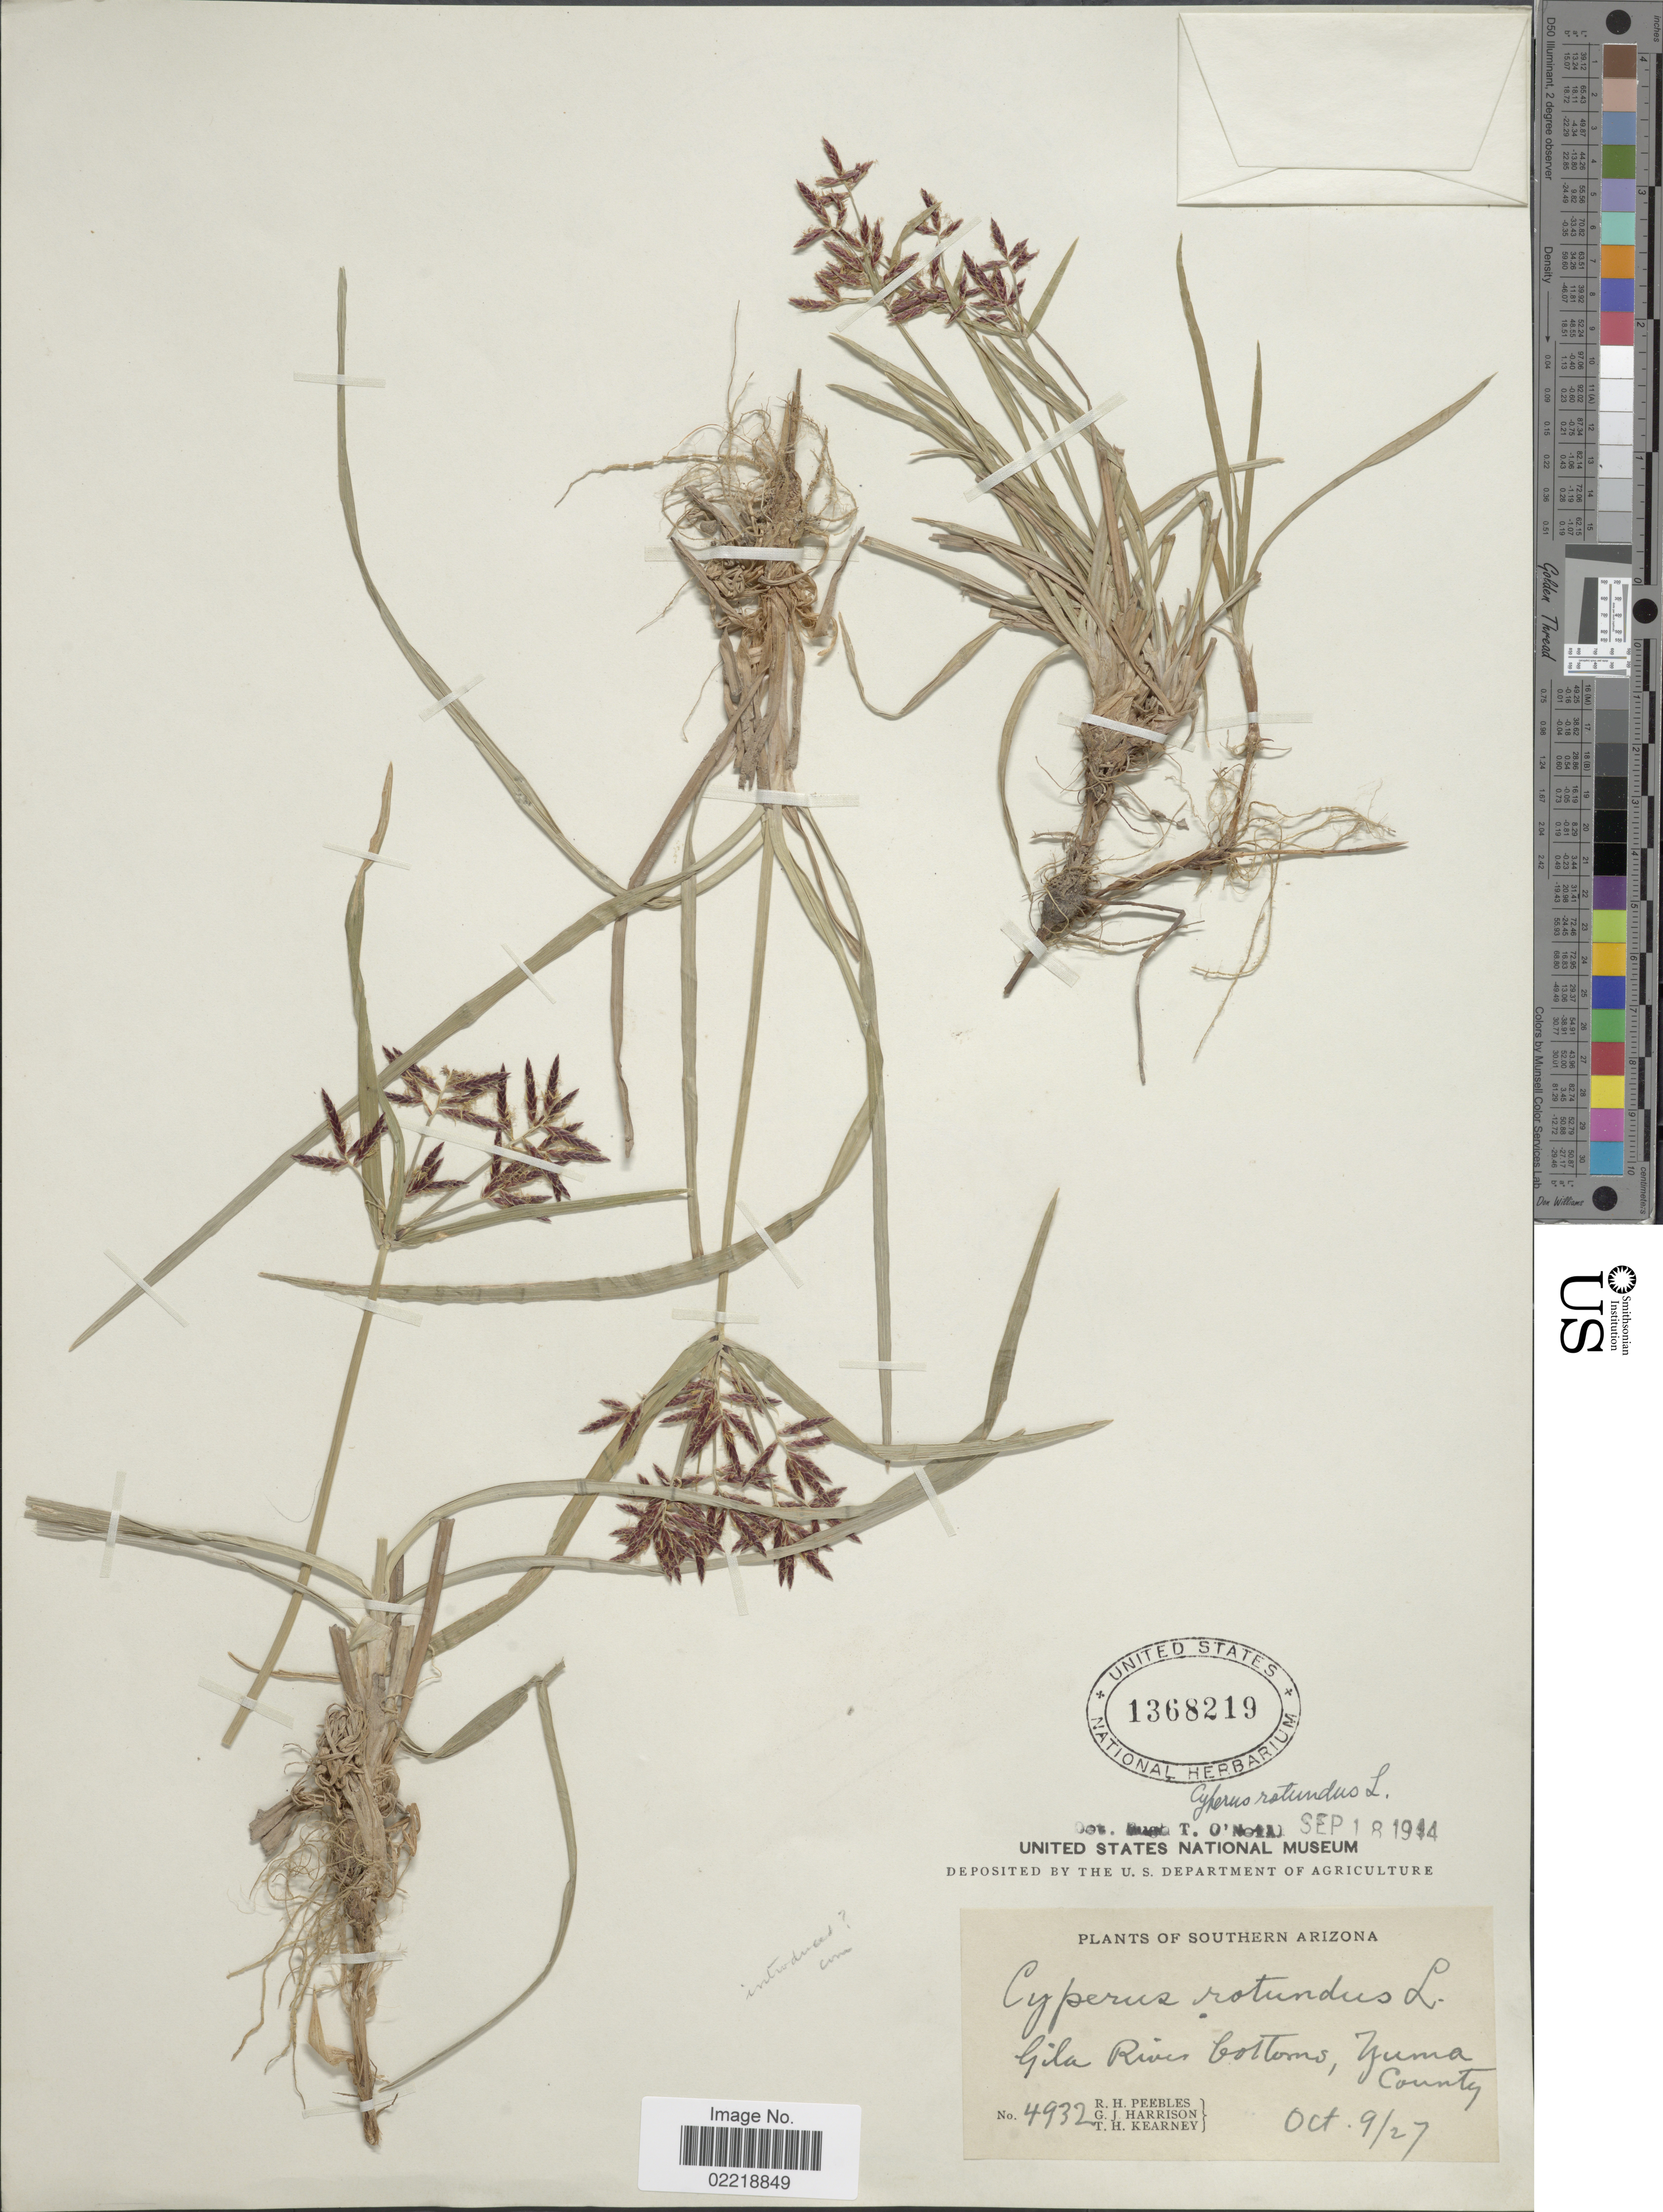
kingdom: Plantae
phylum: Tracheophyta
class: Liliopsida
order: Poales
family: Cyperaceae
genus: Cyperus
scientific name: Cyperus rotundus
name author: L.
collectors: R. H. Peebles, G. J. Harrison & T. H. Kearney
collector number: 4932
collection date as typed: Transcribed d/m/y: 9/10/27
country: United States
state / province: Arizona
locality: Southern Arizona, Gila River bottoms, Yuma County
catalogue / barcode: US 1368219